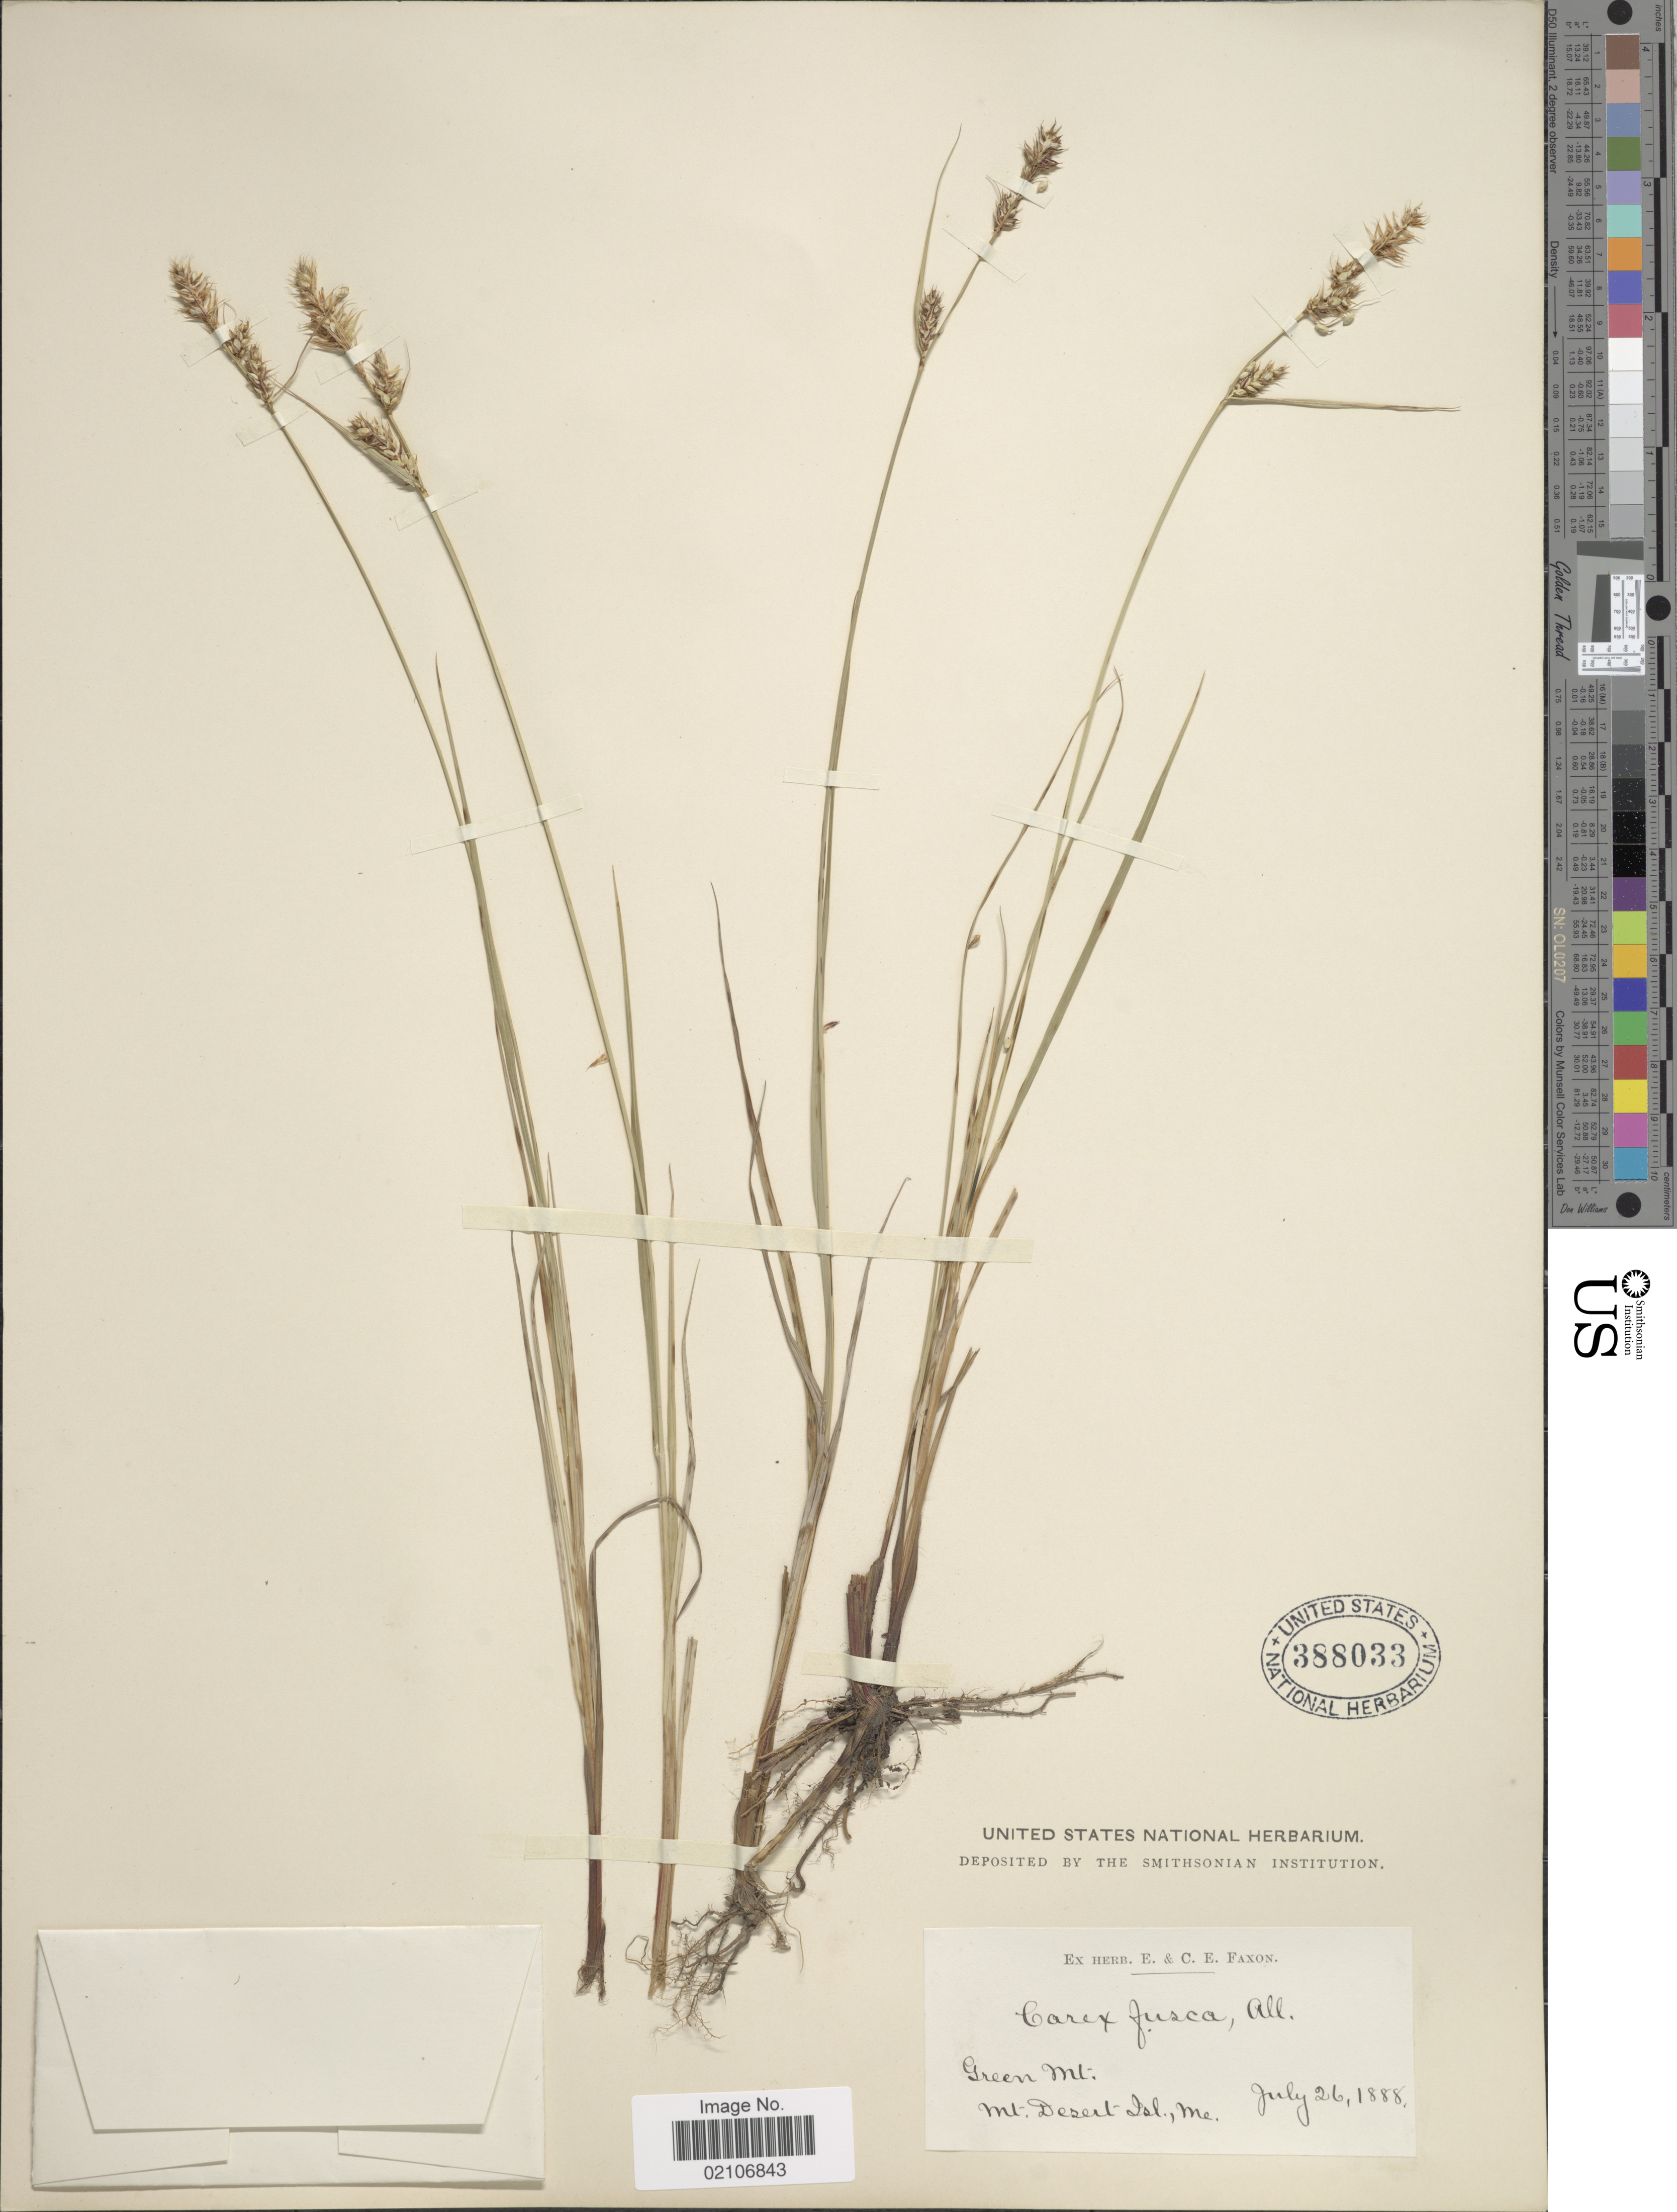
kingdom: Plantae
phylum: Tracheophyta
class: Liliopsida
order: Poales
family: Cyperaceae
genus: Carex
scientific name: Carex buxbaumii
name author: Wahlenb.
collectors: ex herb. E. & C.E. Faxon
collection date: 1888-07-26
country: United States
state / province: Maine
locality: Mt.Desert-Isl., Me. Green Mt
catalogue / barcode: US 388033